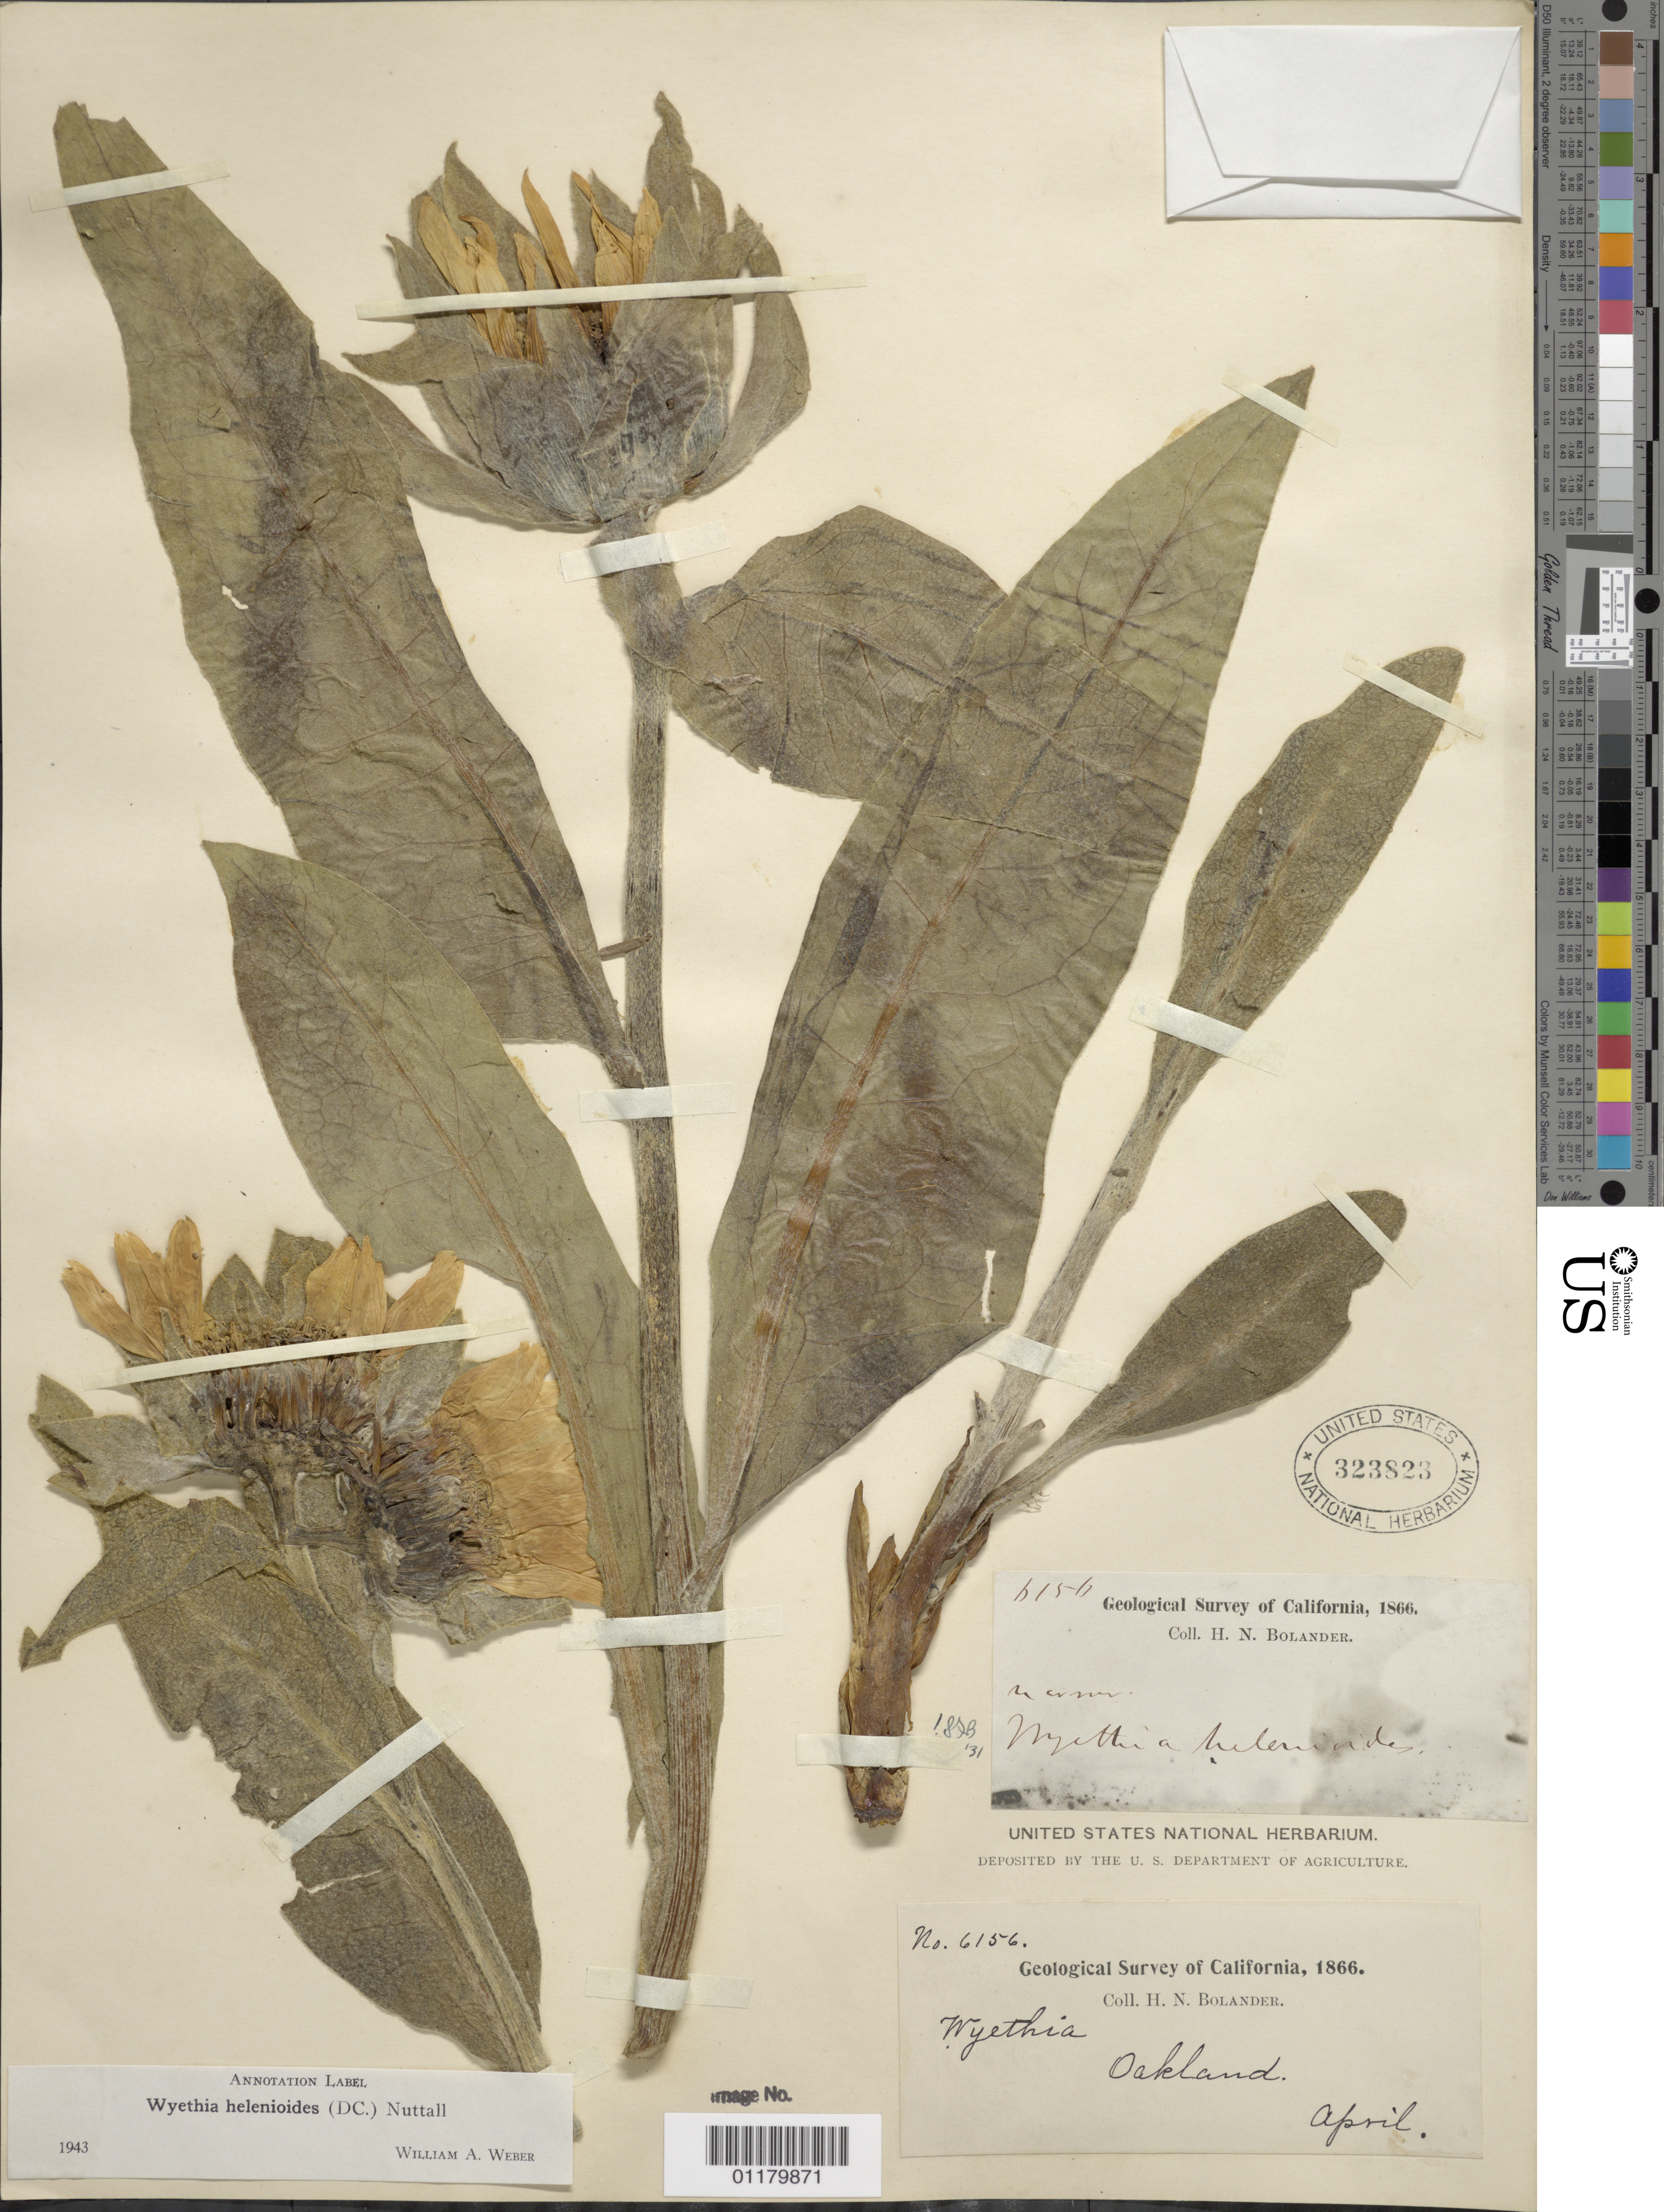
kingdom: Plantae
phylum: Tracheophyta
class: Magnoliopsida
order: Asterales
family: Asteraceae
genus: Wyethia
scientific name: Wyethia helenioides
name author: (DC.) Nutt.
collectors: H. Bolander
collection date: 1866-04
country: United States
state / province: California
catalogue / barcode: US 323823